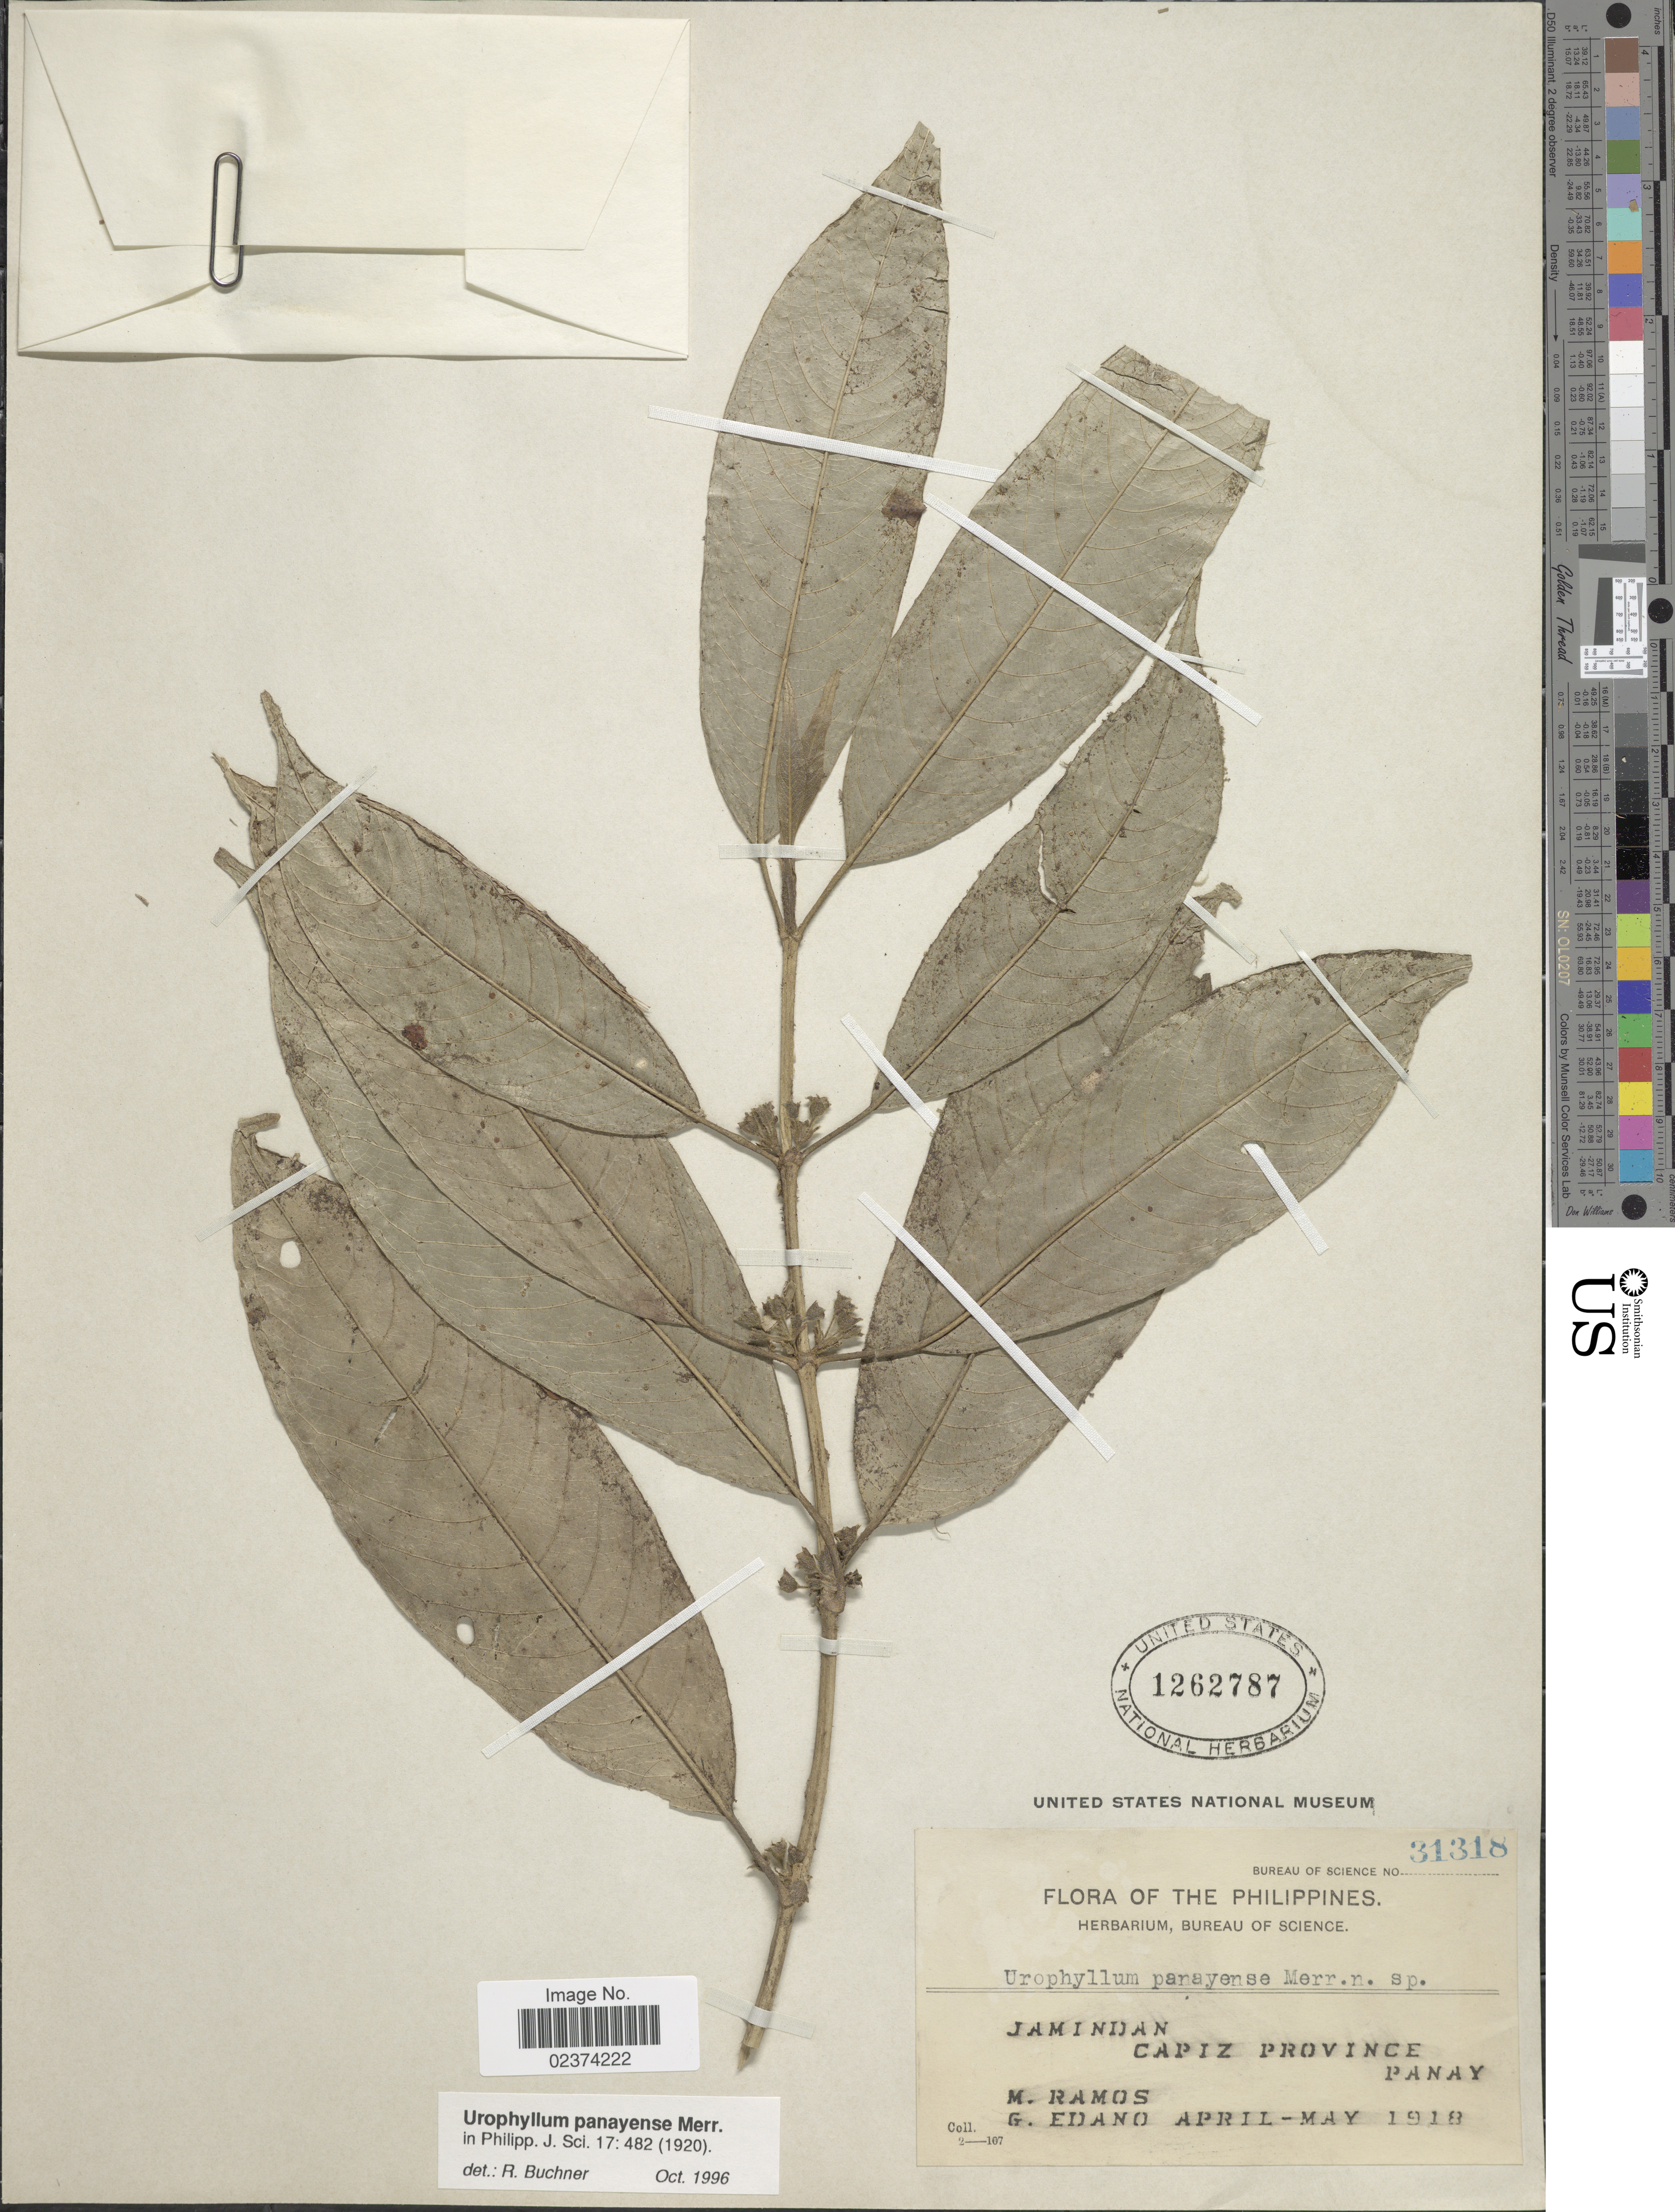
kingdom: Plantae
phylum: Tracheophyta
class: Magnoliopsida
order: Gentianales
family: Rubiaceae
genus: Urophyllum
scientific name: Urophyllum panayense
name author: Merr.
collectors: M. Ramos & G. Edaño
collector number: Bureau of Science 31318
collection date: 1918-04/1918-05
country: Philippines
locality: Jamindan, Capiz Province, Panay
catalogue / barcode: US 1262787